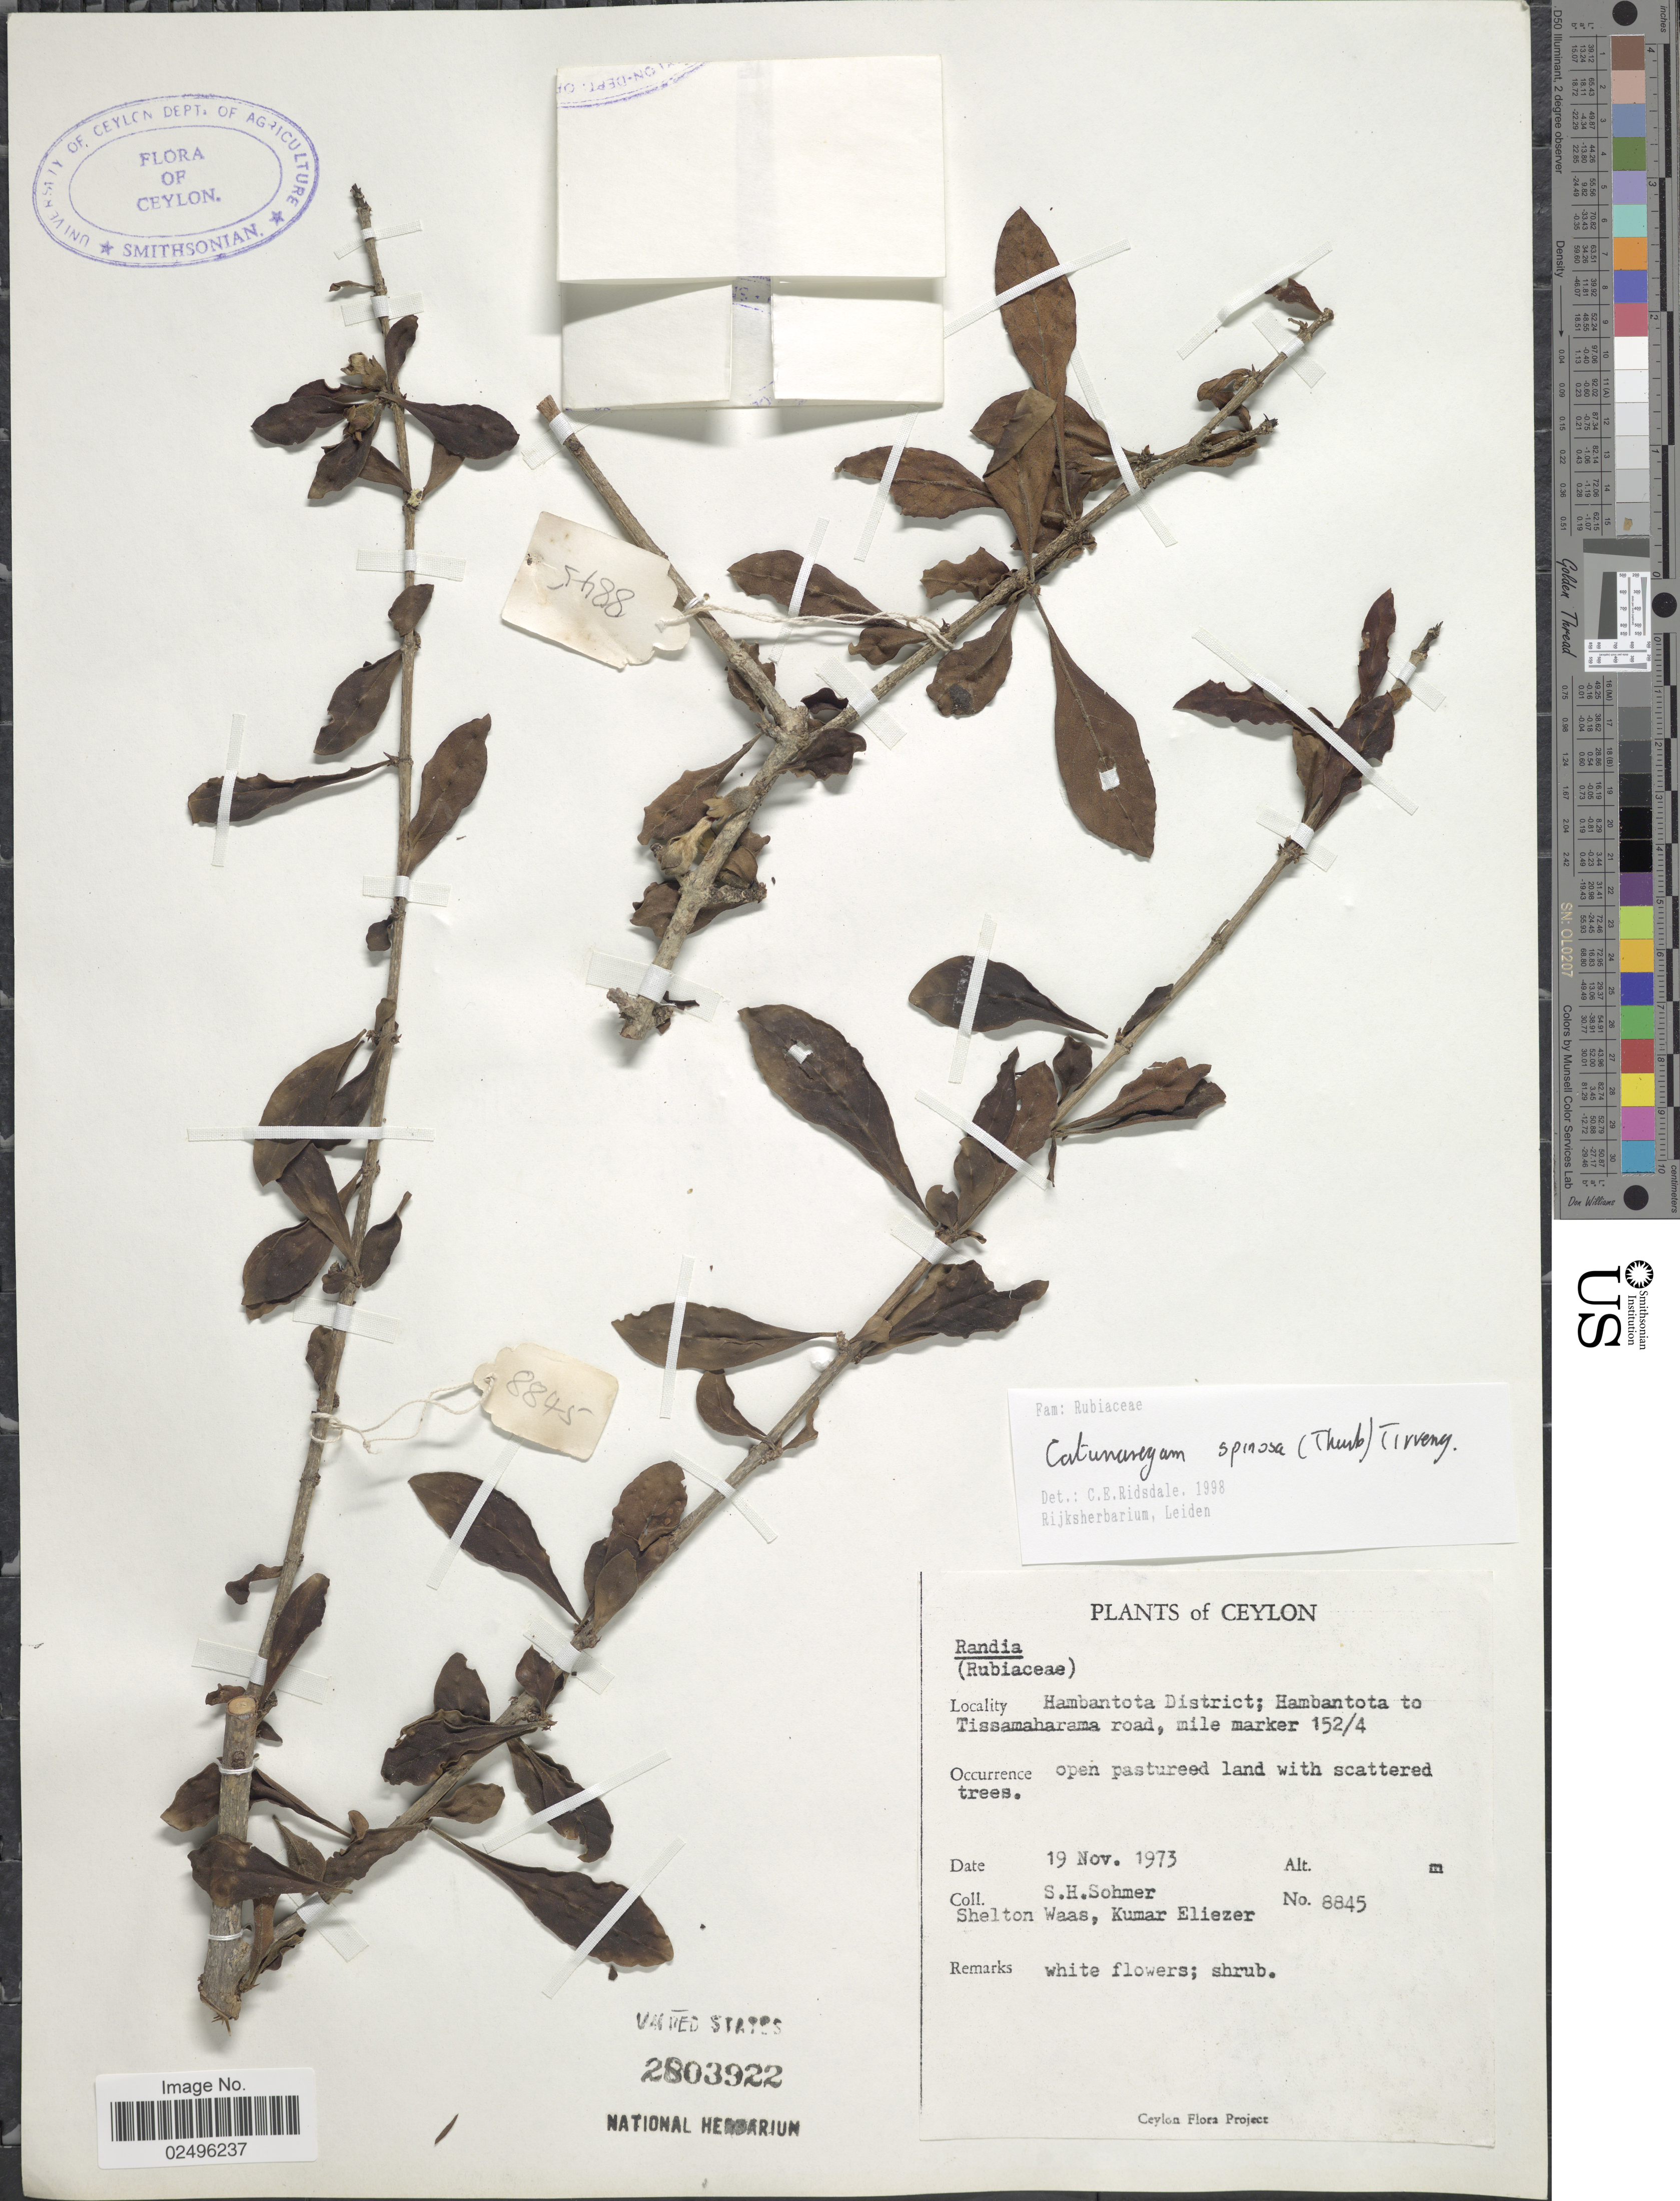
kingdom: Plantae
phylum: Tracheophyta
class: Magnoliopsida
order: Gentianales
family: Rubiaceae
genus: Catunaregam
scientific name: Catunaregam spinosa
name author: (Thunb.) Tirveng.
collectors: S. H. Sohmer, S. Waas & K. Eliezer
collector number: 8845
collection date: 1973-11-19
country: Sri Lanka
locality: Ceylon. Hambantota District; Hambantota to Tissamaharama road, mile marker 152/4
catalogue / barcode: US 2803922